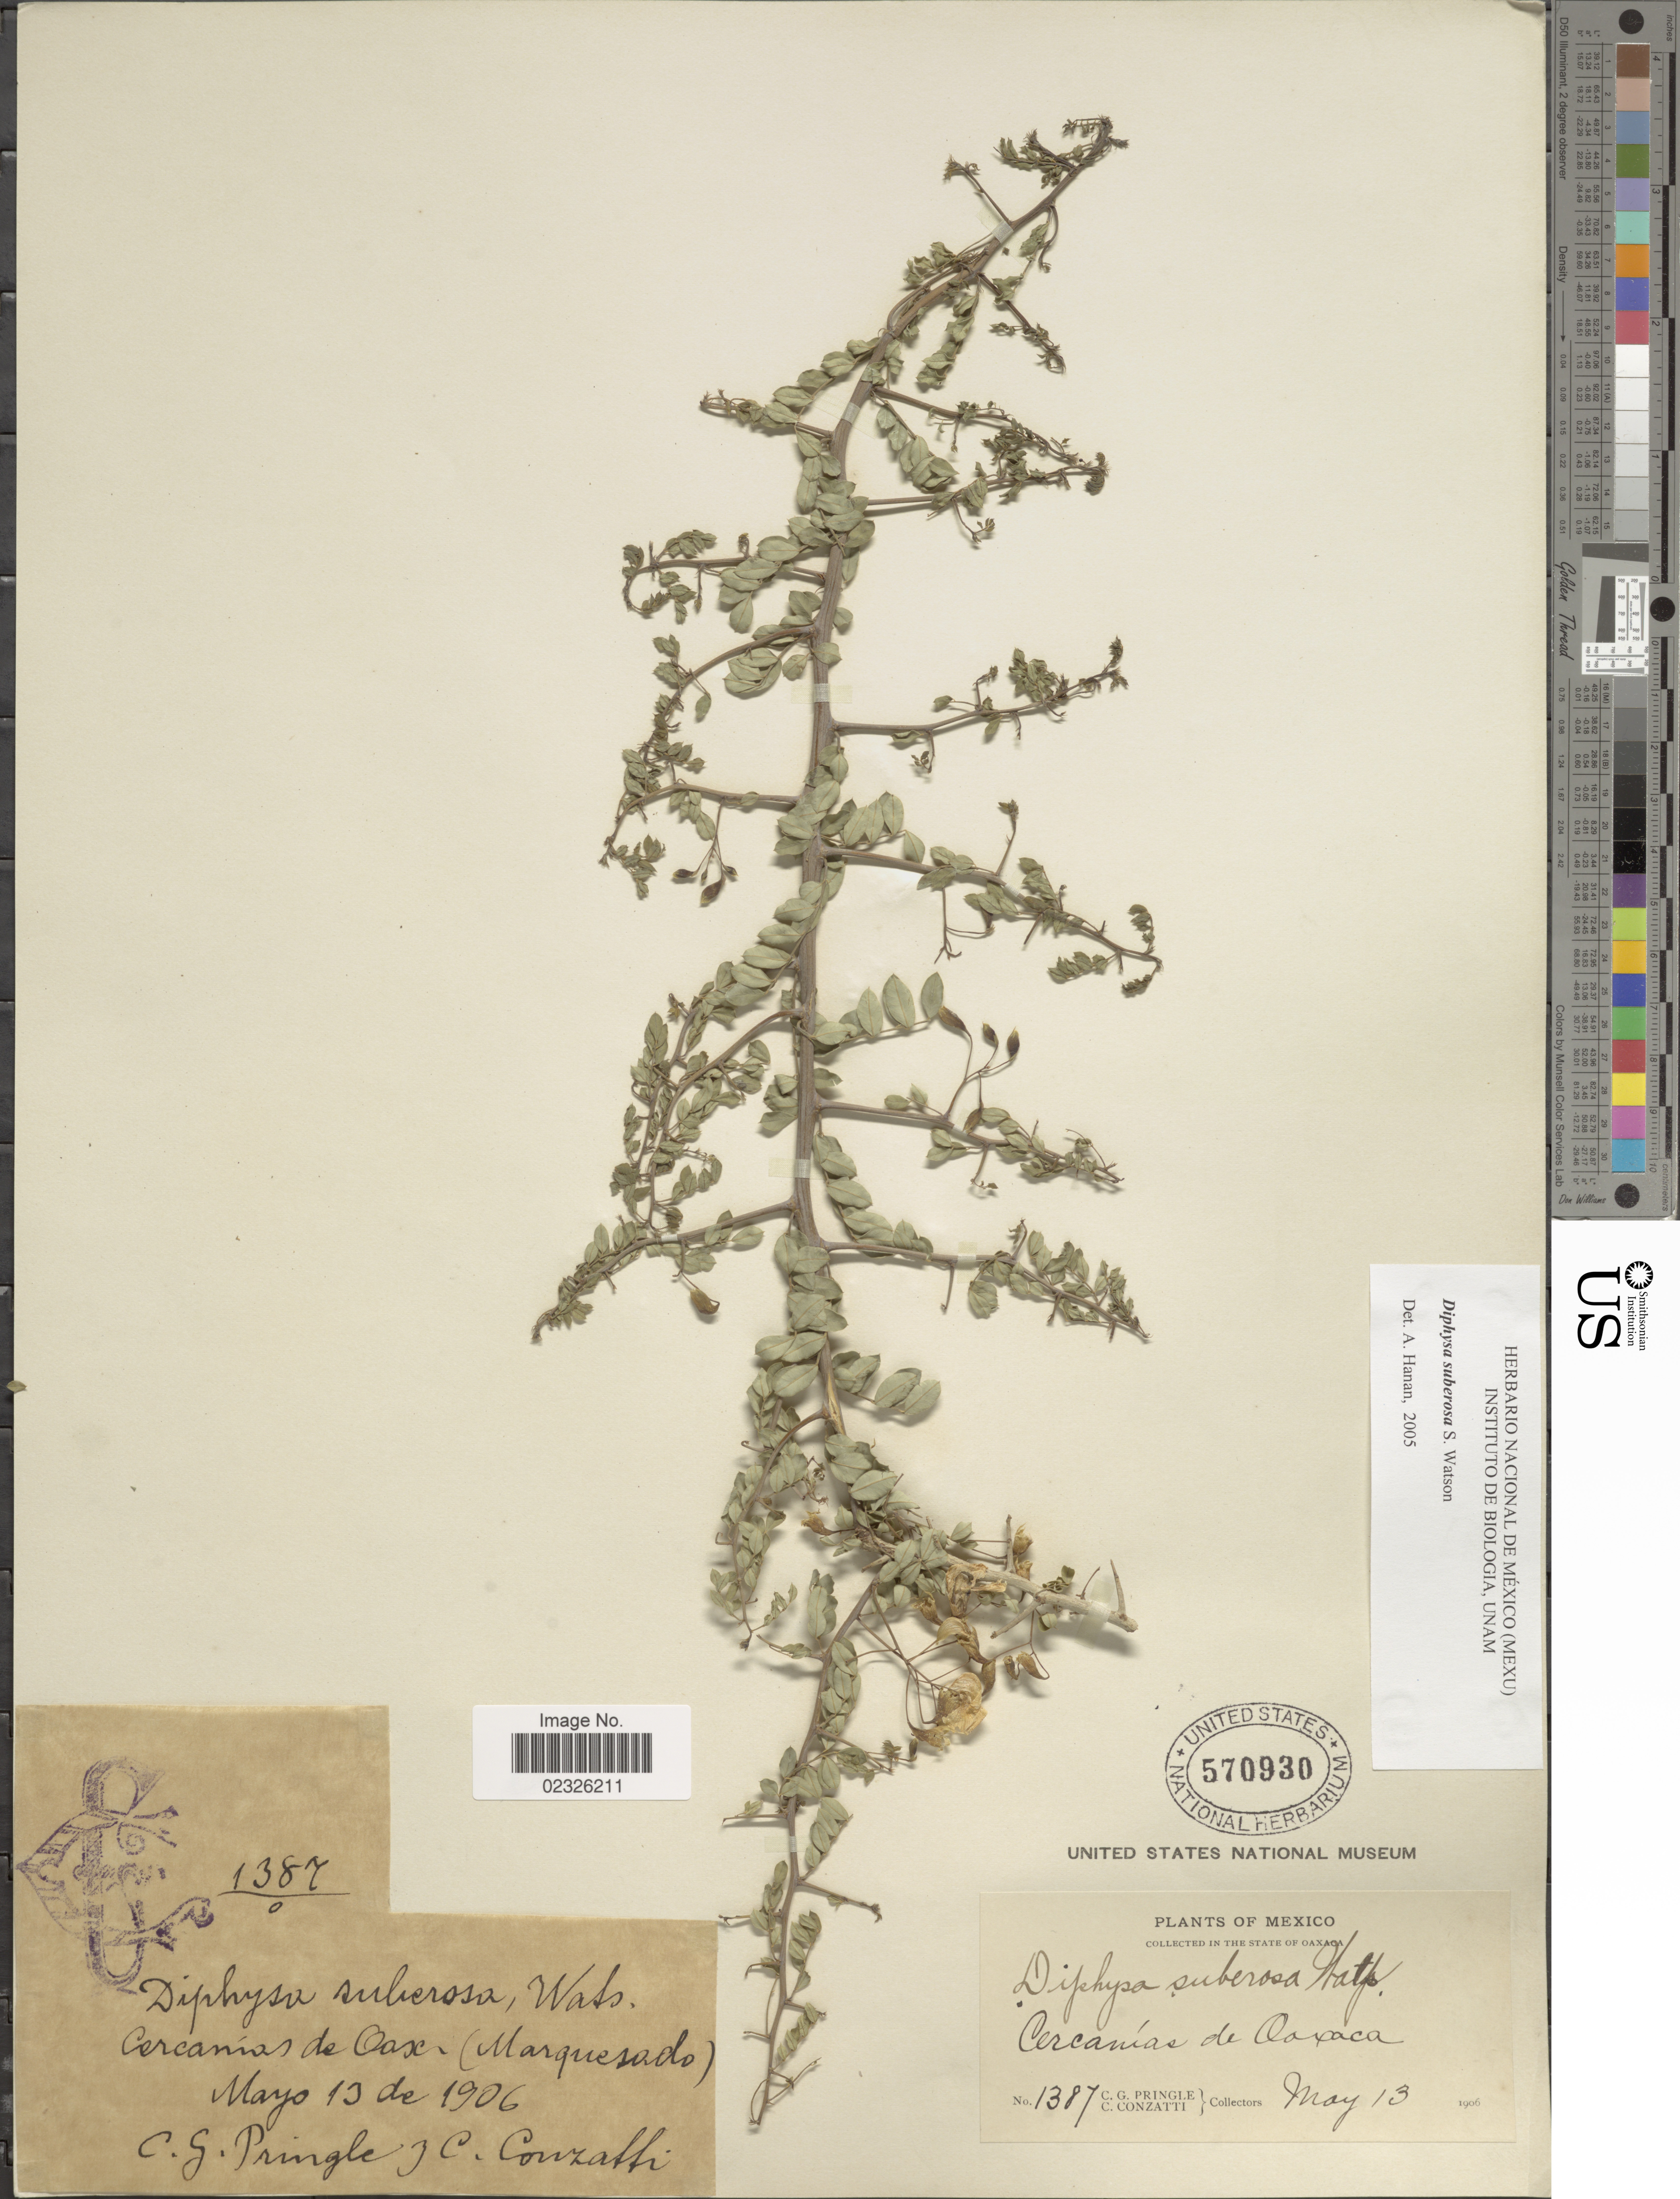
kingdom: Plantae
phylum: Tracheophyta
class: Magnoliopsida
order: Fabales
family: Fabaceae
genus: Diphysa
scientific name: Diphysa suberosa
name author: S. Watson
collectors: C. G. Pringle & C. Conzatti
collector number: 1387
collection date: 1906-05-13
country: Mexico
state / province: Oaxaca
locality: Cercánas de Oaxaca (Marquesado)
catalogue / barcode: US 570930